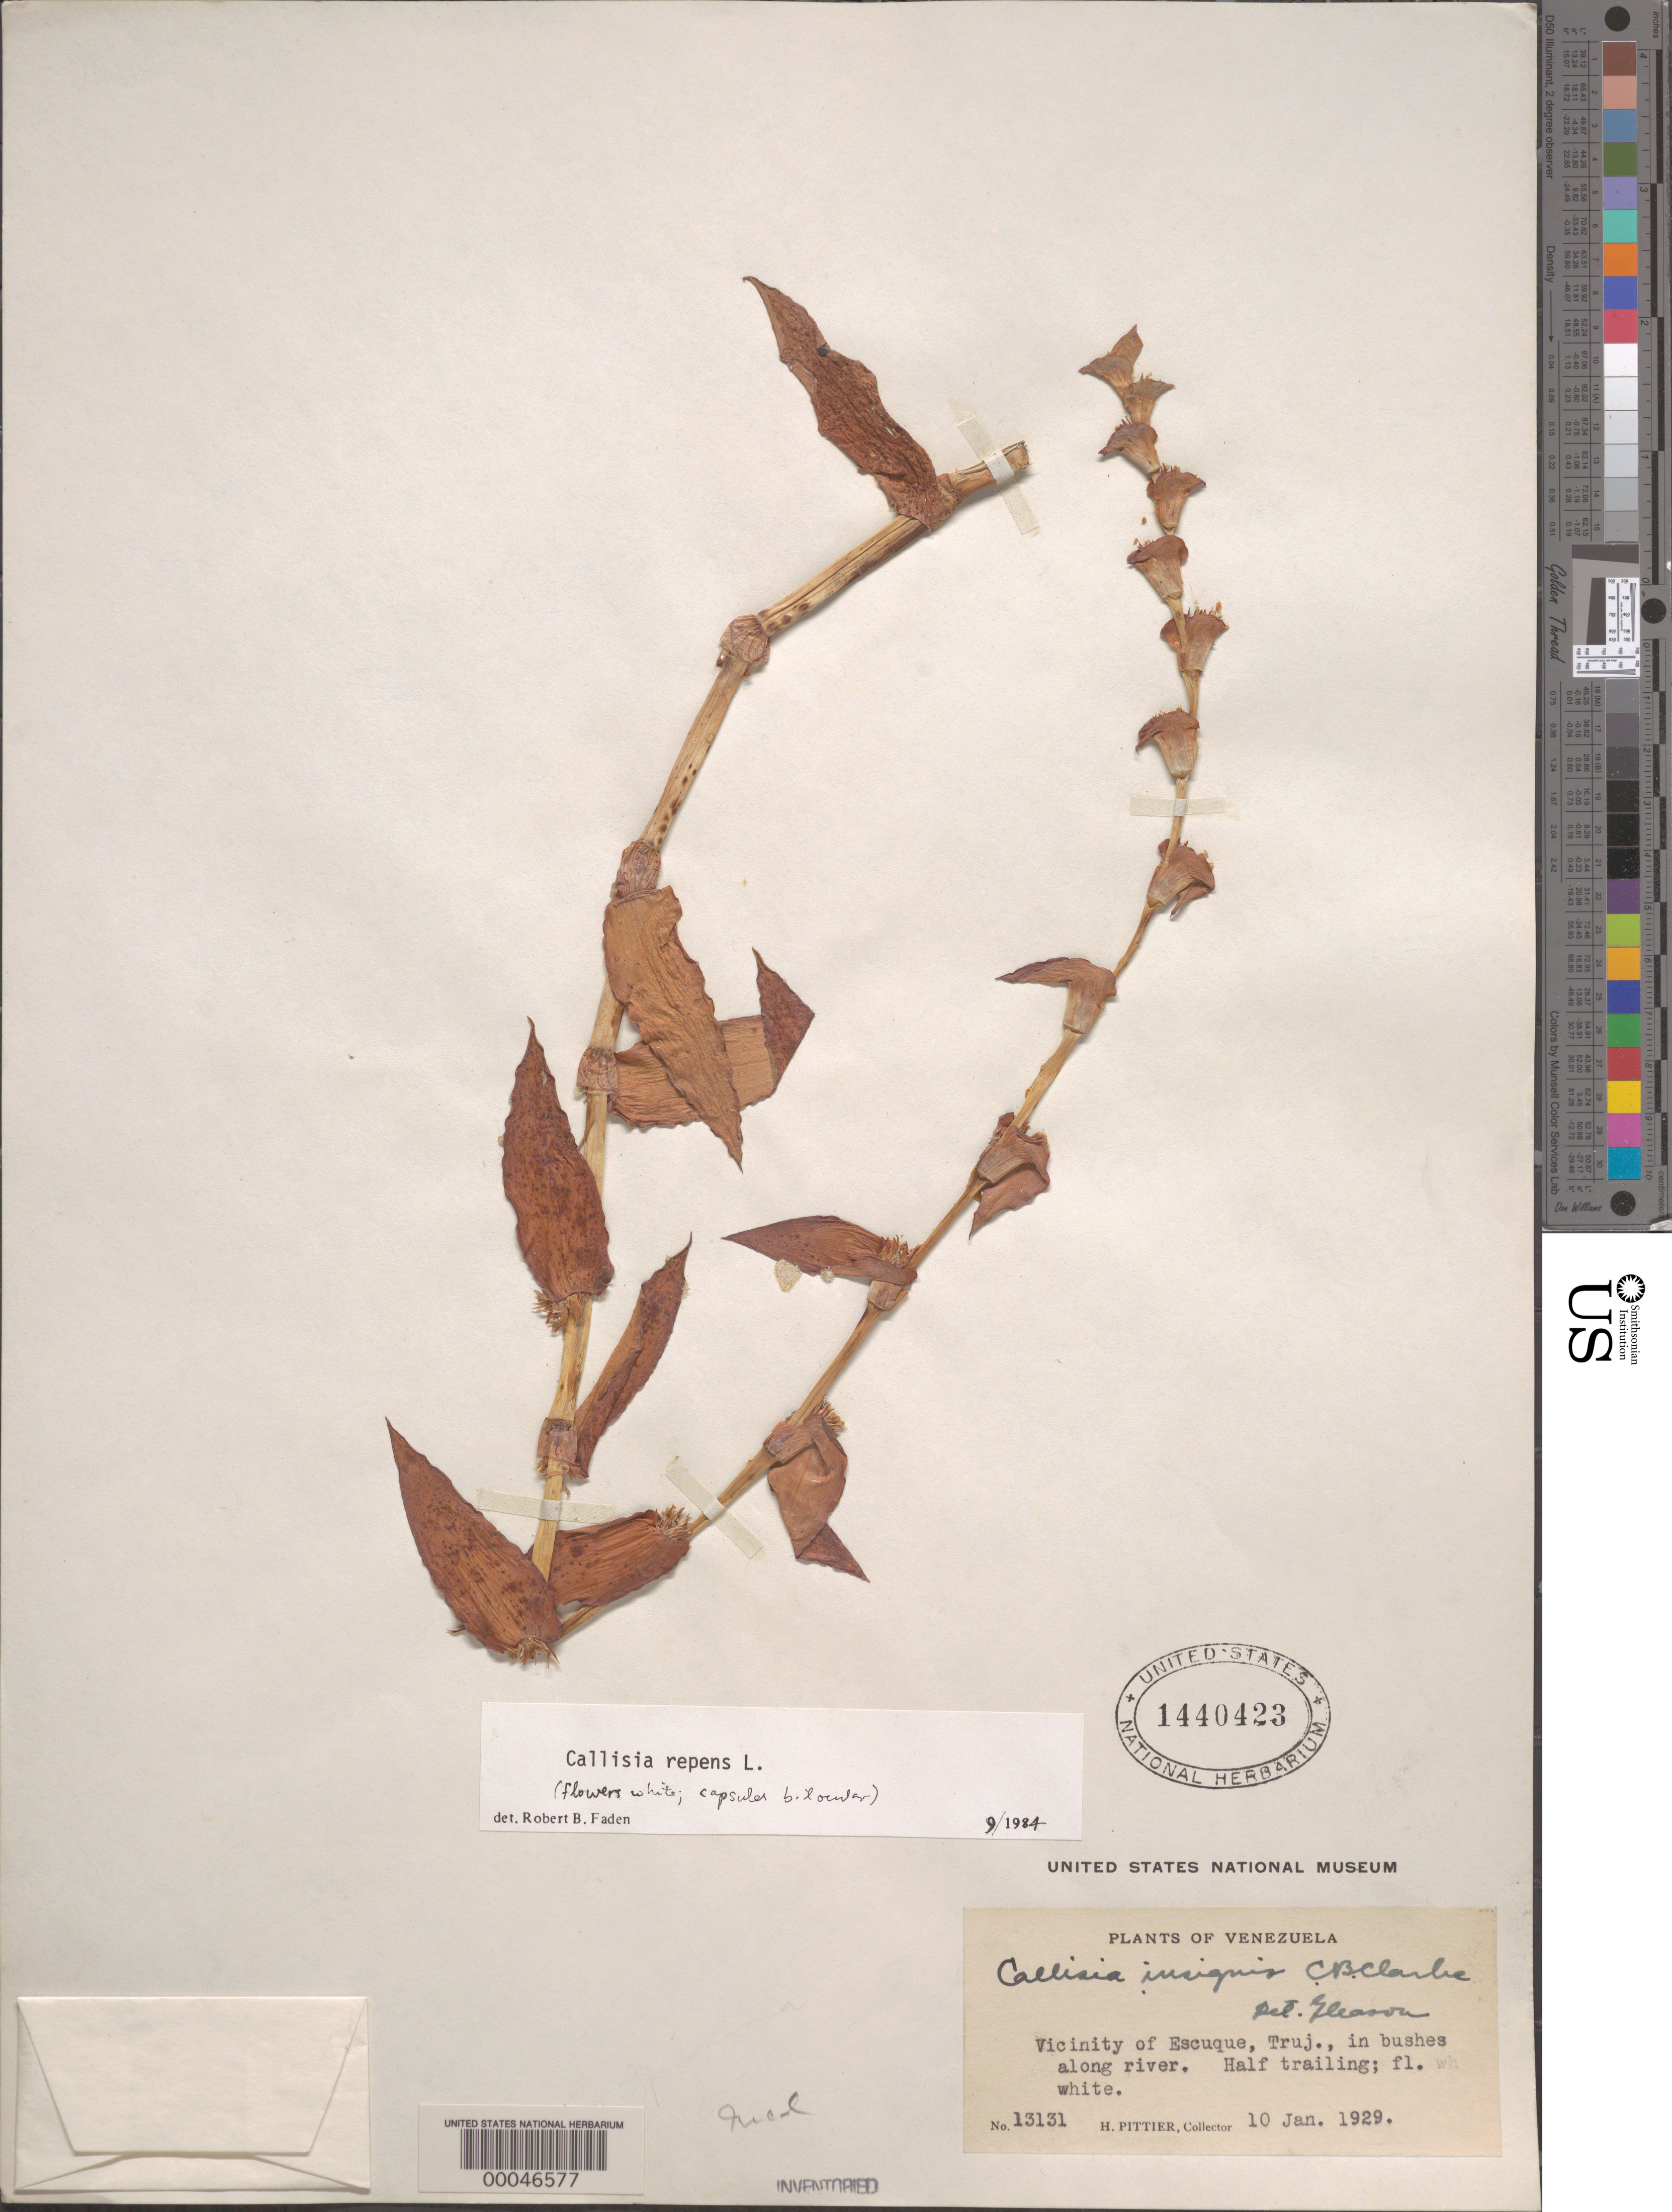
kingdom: Plantae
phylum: Tracheophyta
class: Liliopsida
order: Commelinales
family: Commelinaceae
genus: Callisia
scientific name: Callisia repens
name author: (Jacq.) L.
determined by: Faden, Robert B., (US), Smithsonian Institution - National Museum of Natural History (UNITED STATES)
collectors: H. F. Pittier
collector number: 13131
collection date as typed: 10 Jan 1929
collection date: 1929-01-10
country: Venezuela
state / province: Trujillo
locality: Near escuque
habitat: Riverbank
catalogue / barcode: US 1440423